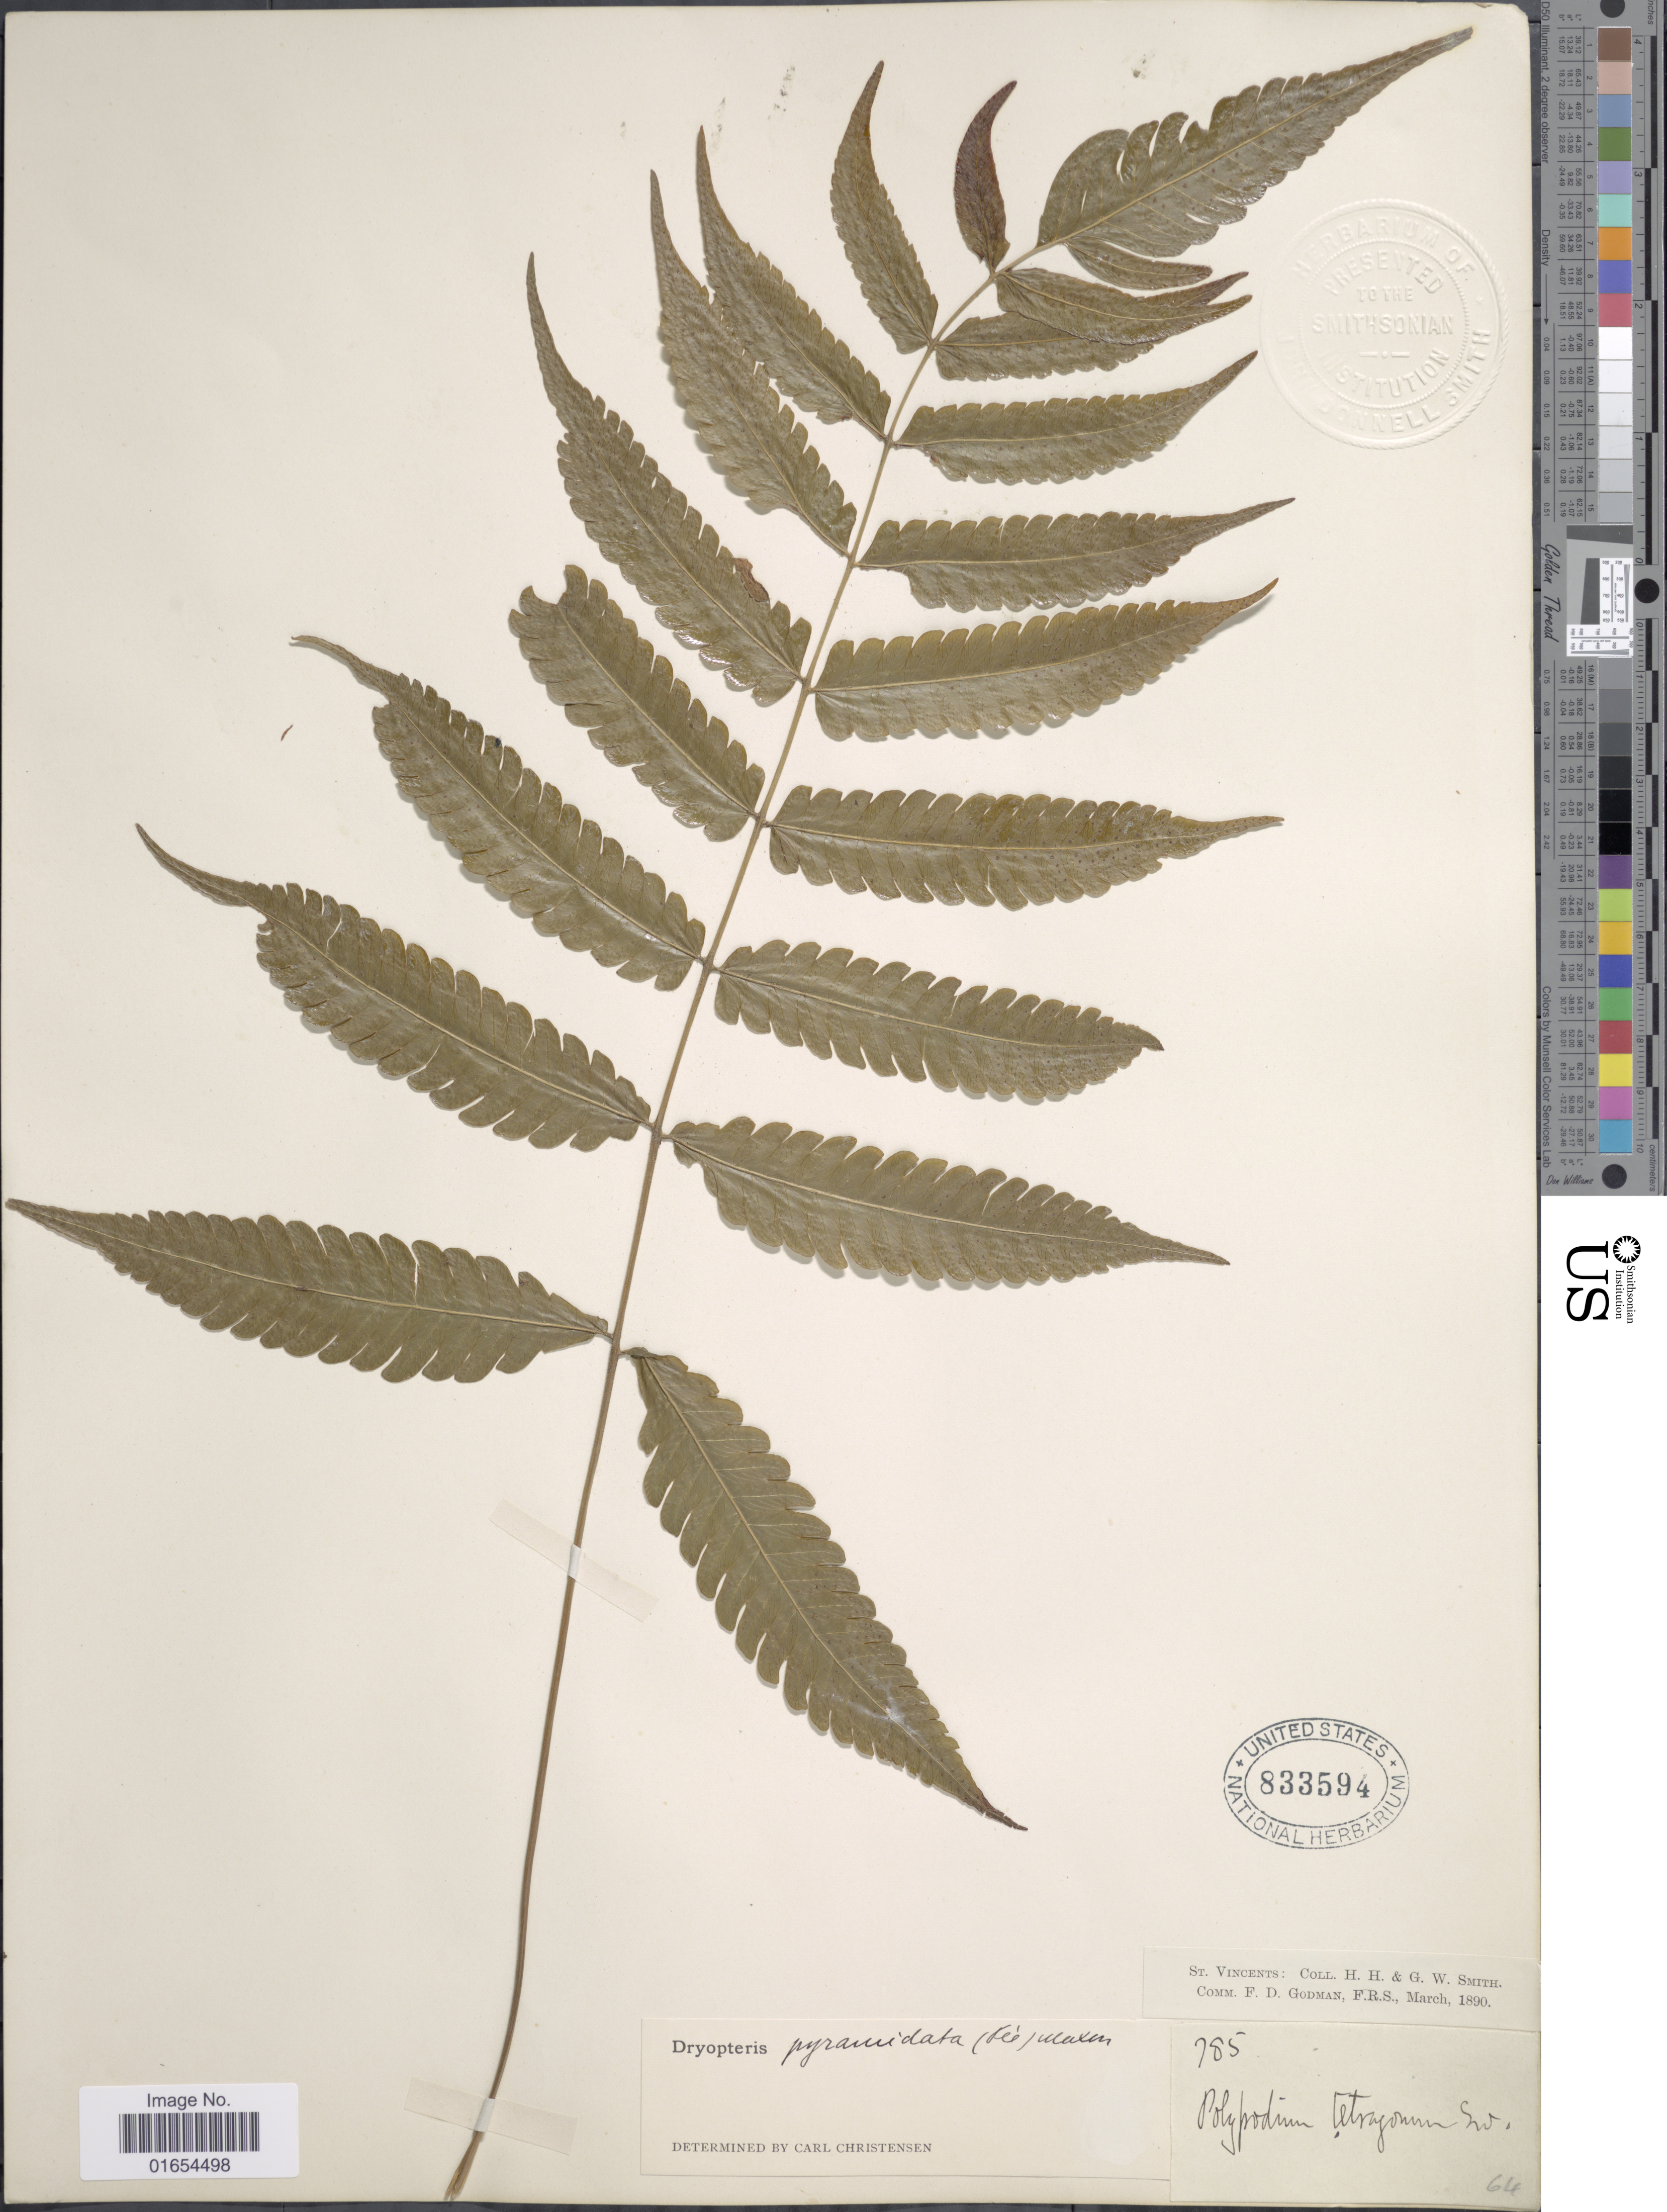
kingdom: Plantae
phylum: Tracheophyta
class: Polypodiopsida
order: Polypodiales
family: Thelypteridaceae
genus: Goniopteris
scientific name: Goniopteris abrupta (Desv.) comb. nov., ined 2015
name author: (Desv.)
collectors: H. H. Smith & G. Smith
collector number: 785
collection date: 1890-03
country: St. Vincent - Grenadines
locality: St. Vincents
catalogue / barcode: US 833594